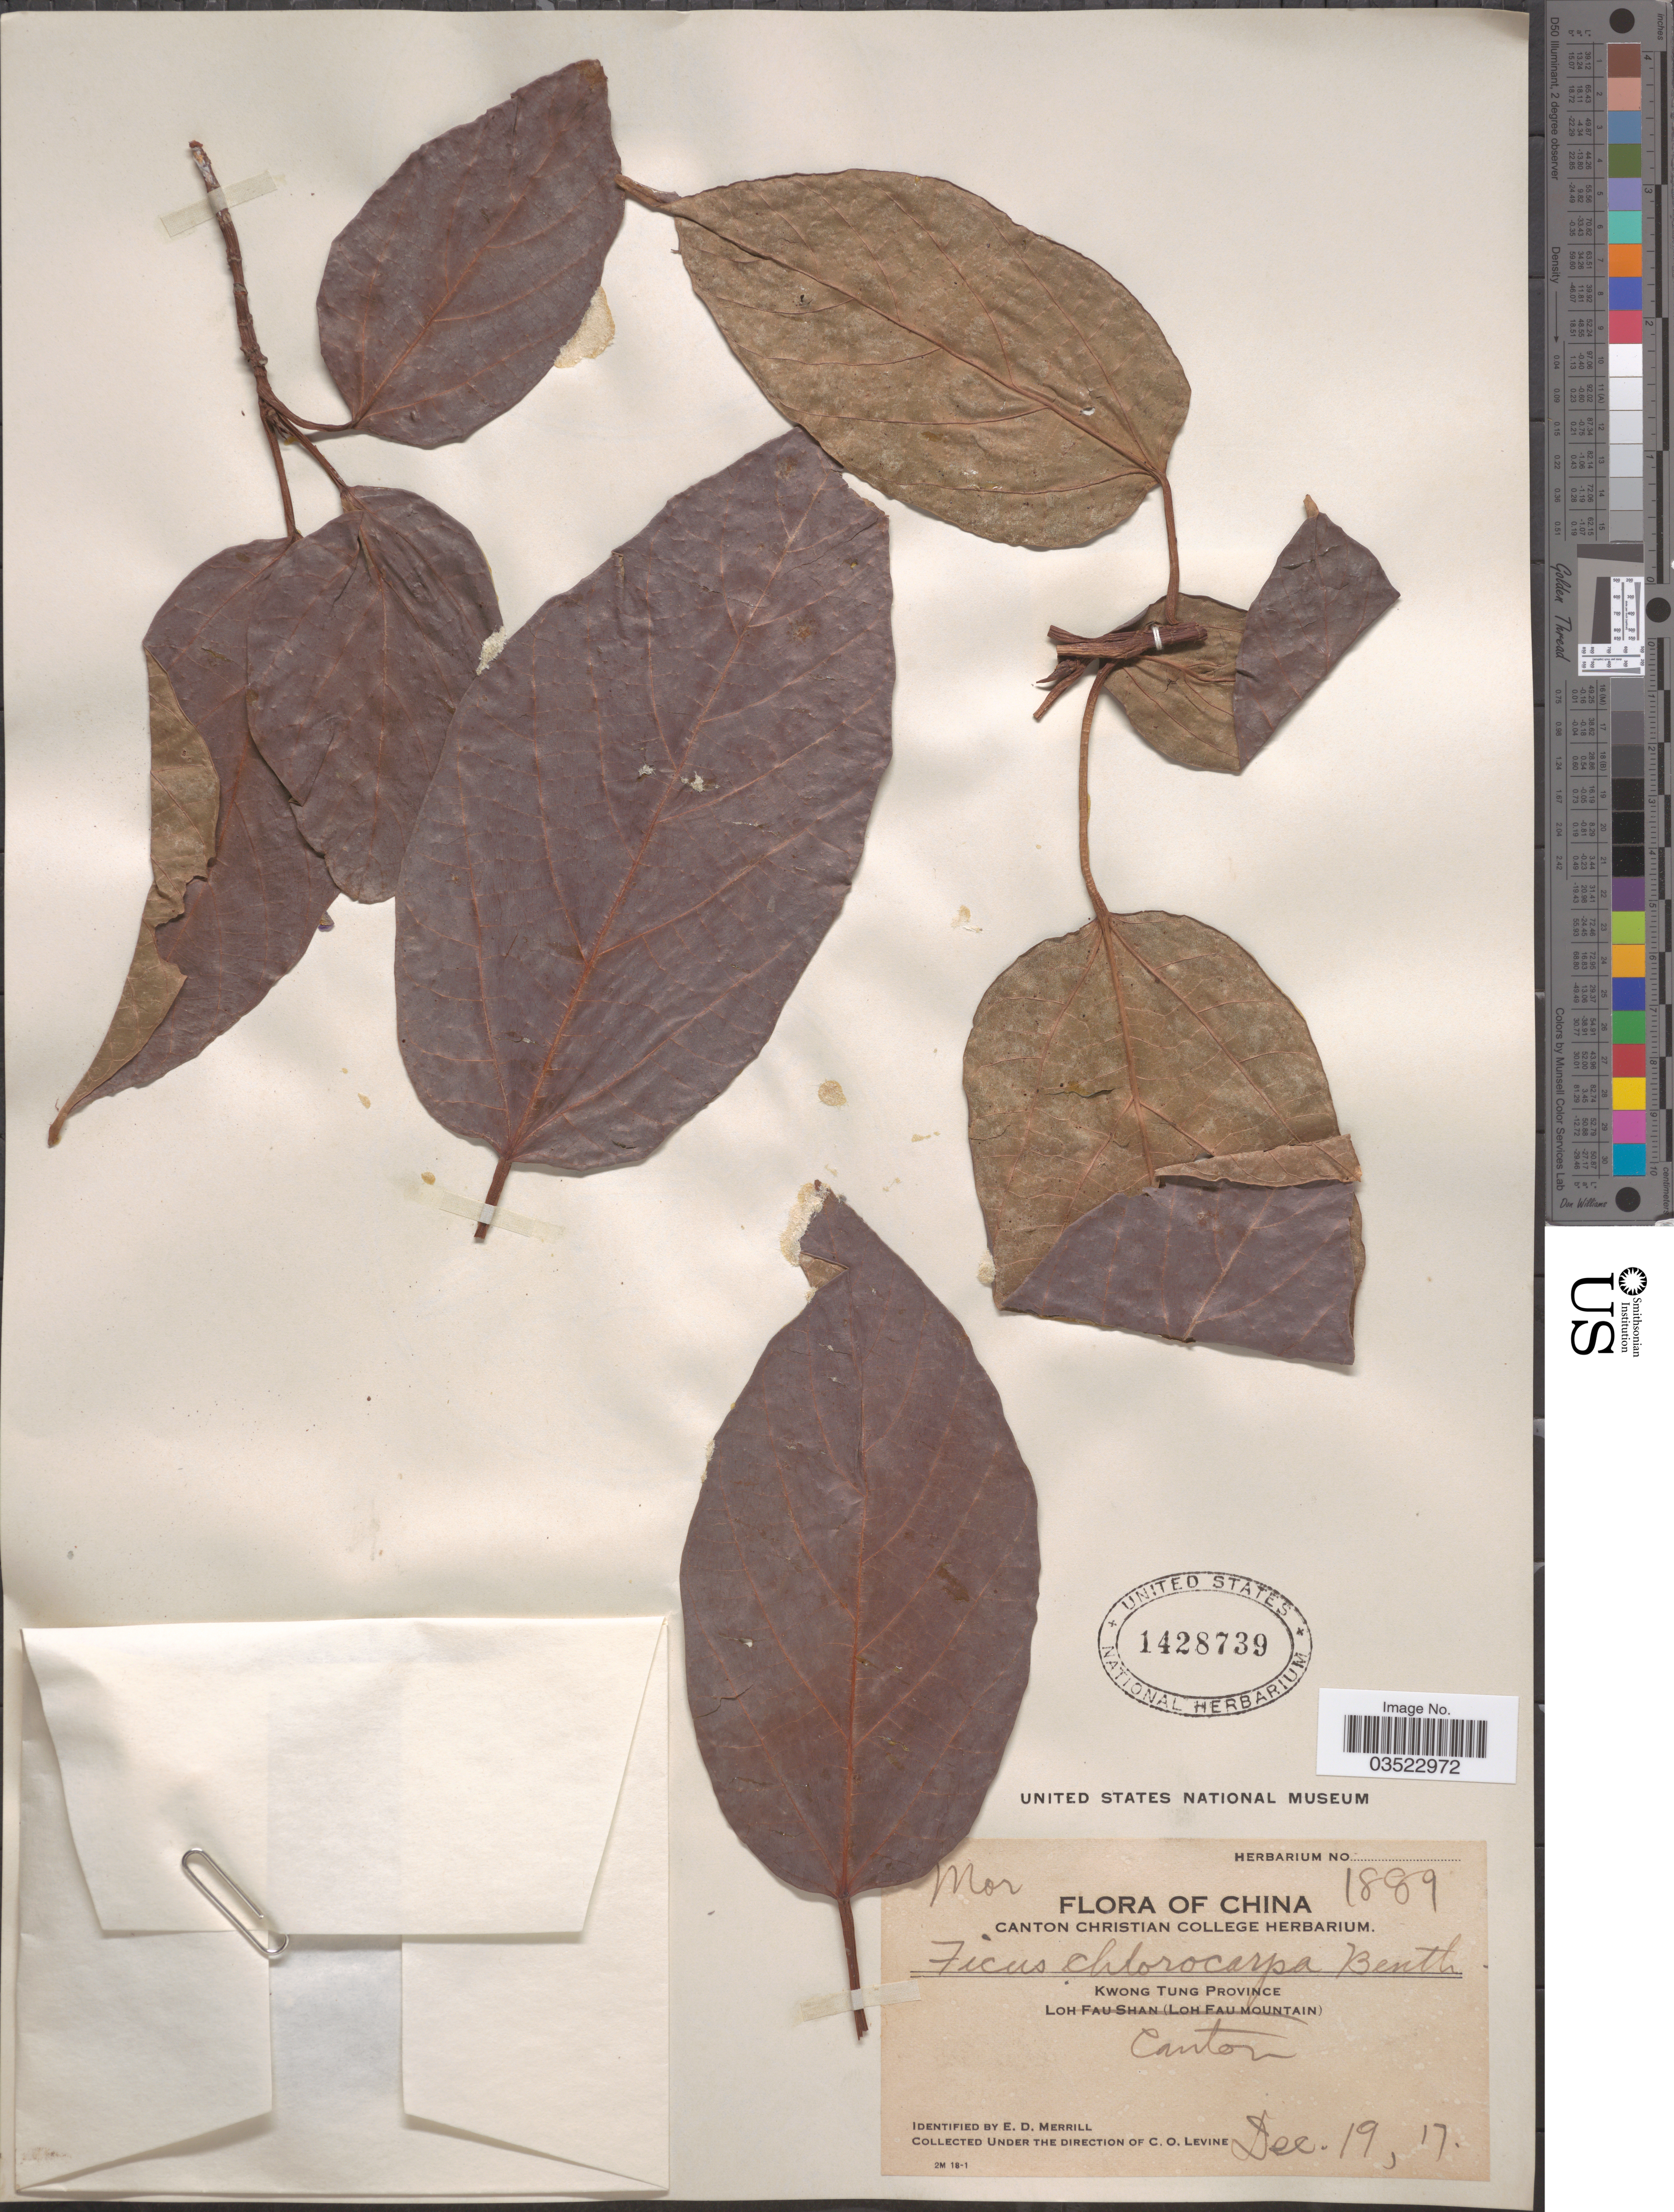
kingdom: Plantae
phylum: Tracheophyta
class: Magnoliopsida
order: Rosales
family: Moraceae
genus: Ficus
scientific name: Ficus variegata var. chlorocarpa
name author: King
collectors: C. O. Levine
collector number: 1889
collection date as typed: Transcribed d/m/y: 19/12/17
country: China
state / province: Guangdong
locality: Kwong Tung Province. Canton.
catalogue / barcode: US 1428739